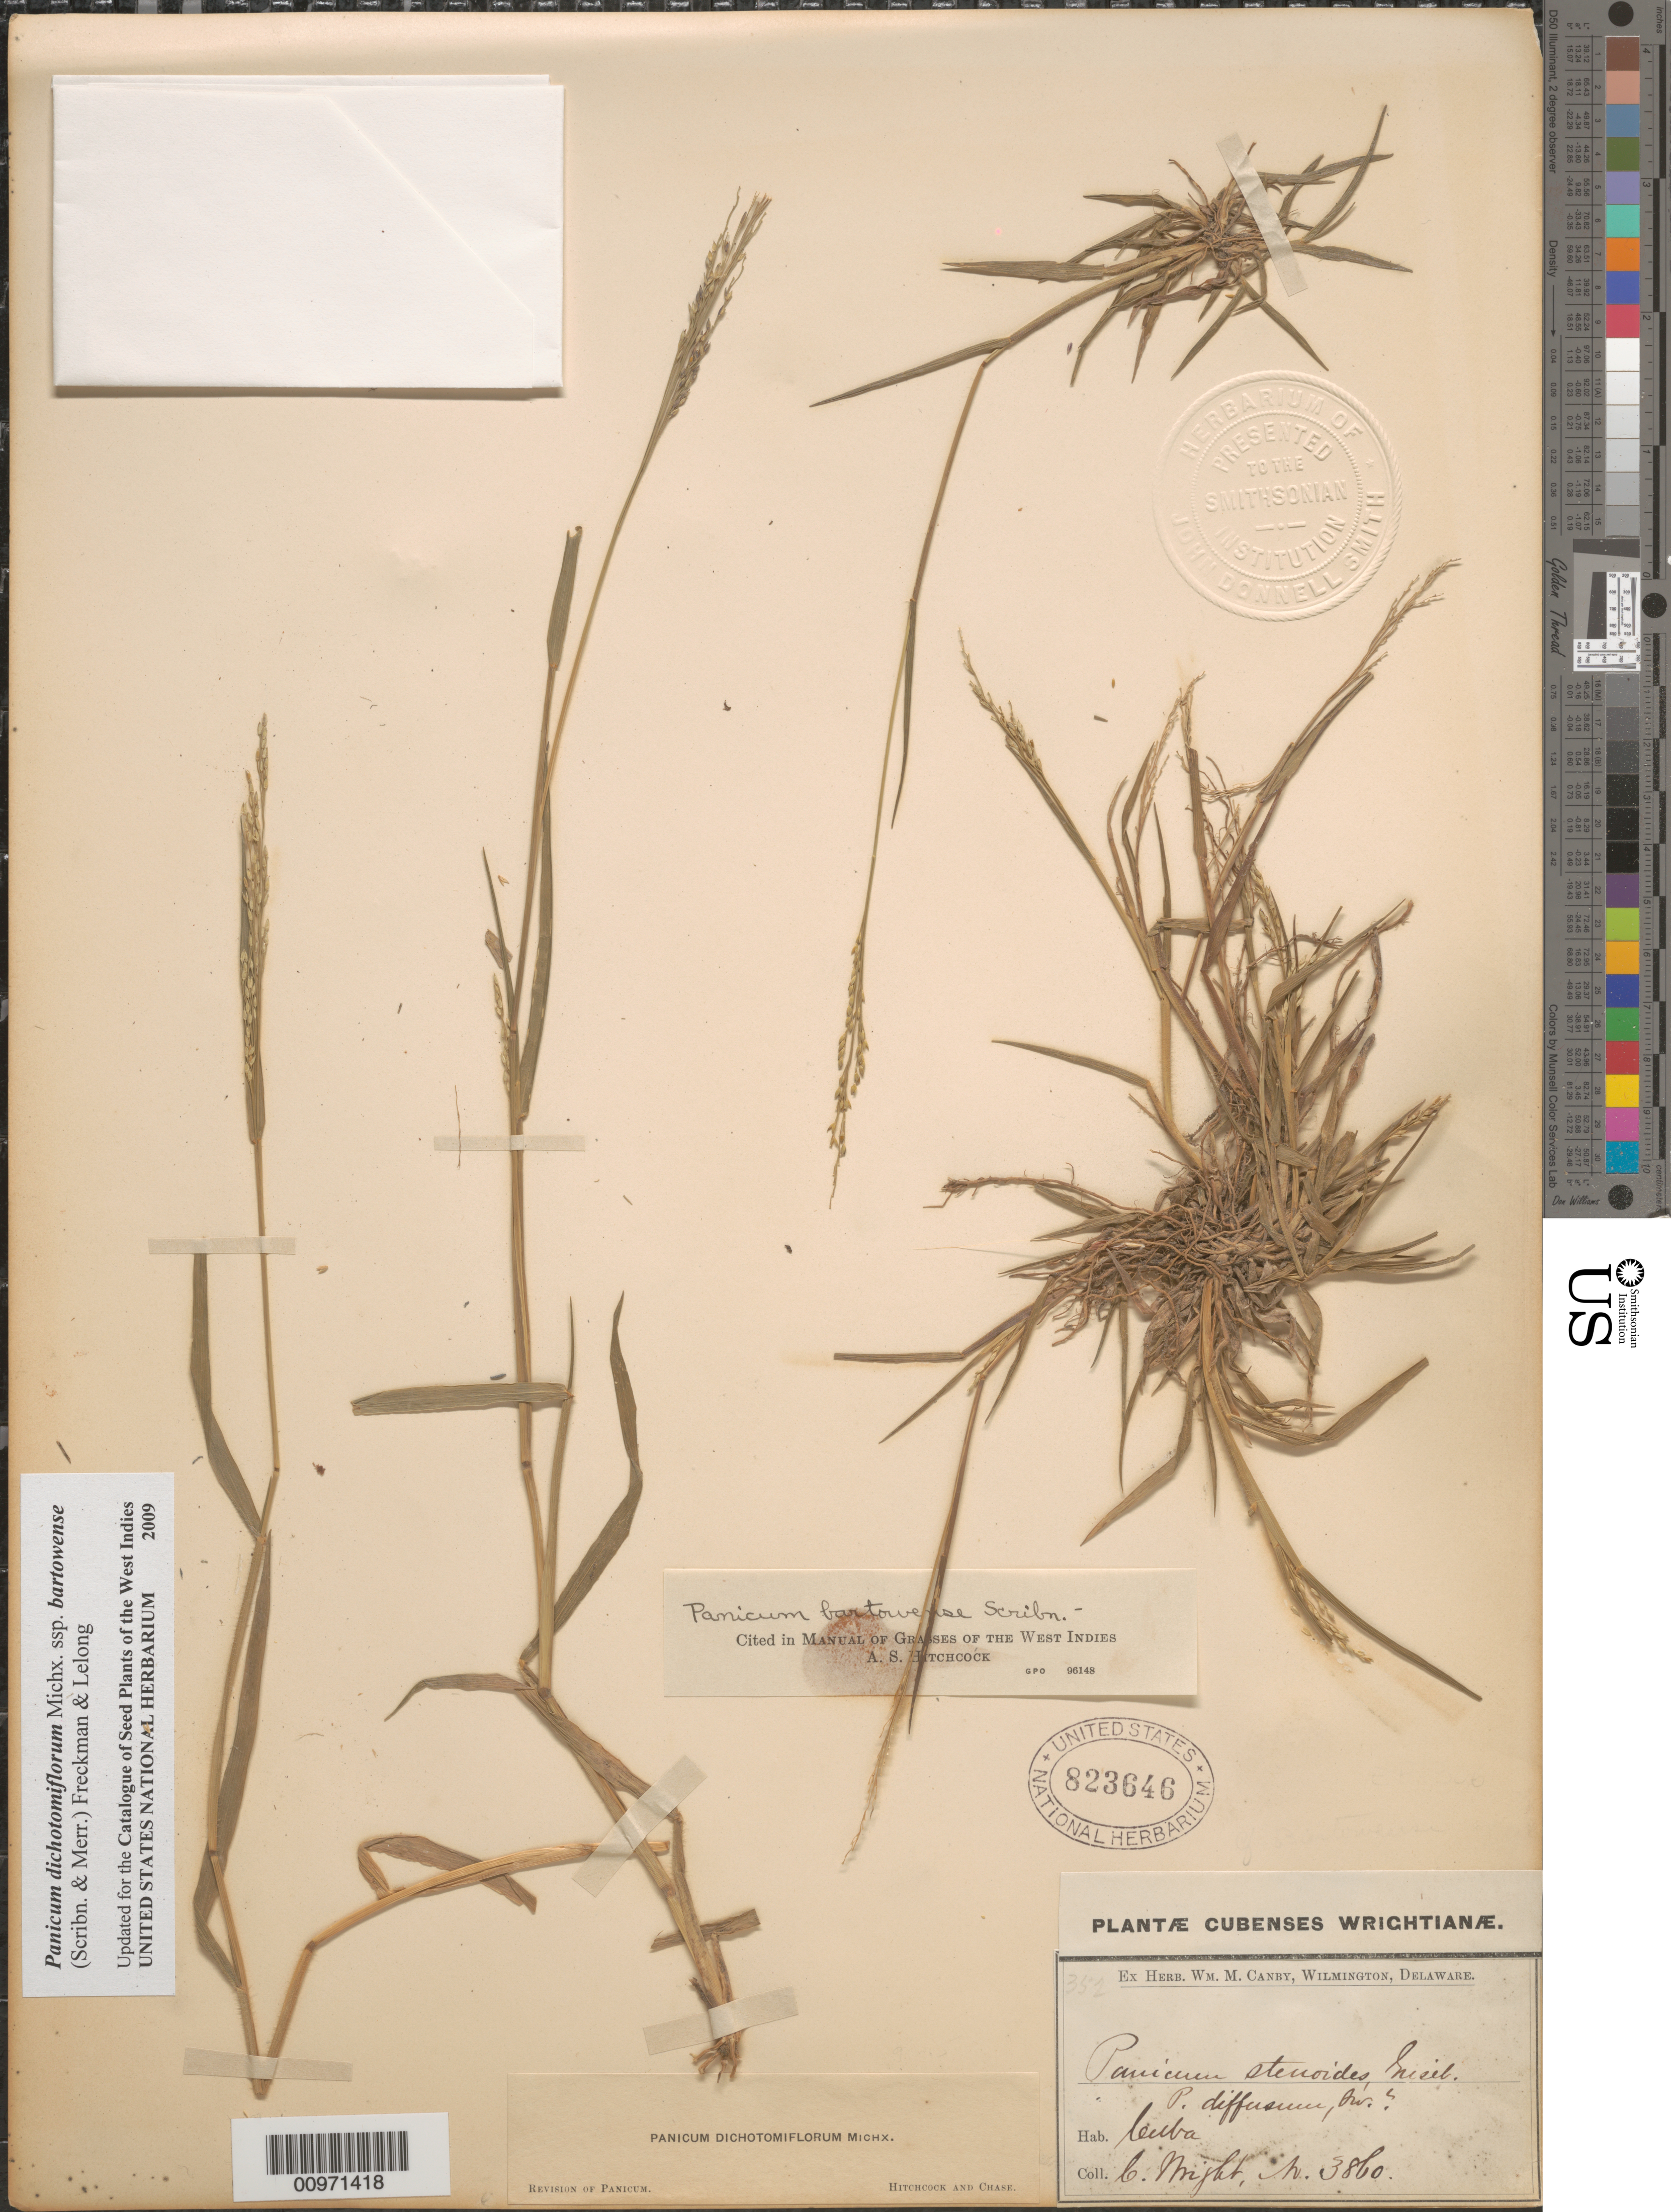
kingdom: Plantae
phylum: Tracheophyta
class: Liliopsida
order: Poales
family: Poaceae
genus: Panicum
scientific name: Panicum dichotomiflorum subsp. bartowense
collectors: C. Wright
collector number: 3860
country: Cuba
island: Cuba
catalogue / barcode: US 823646